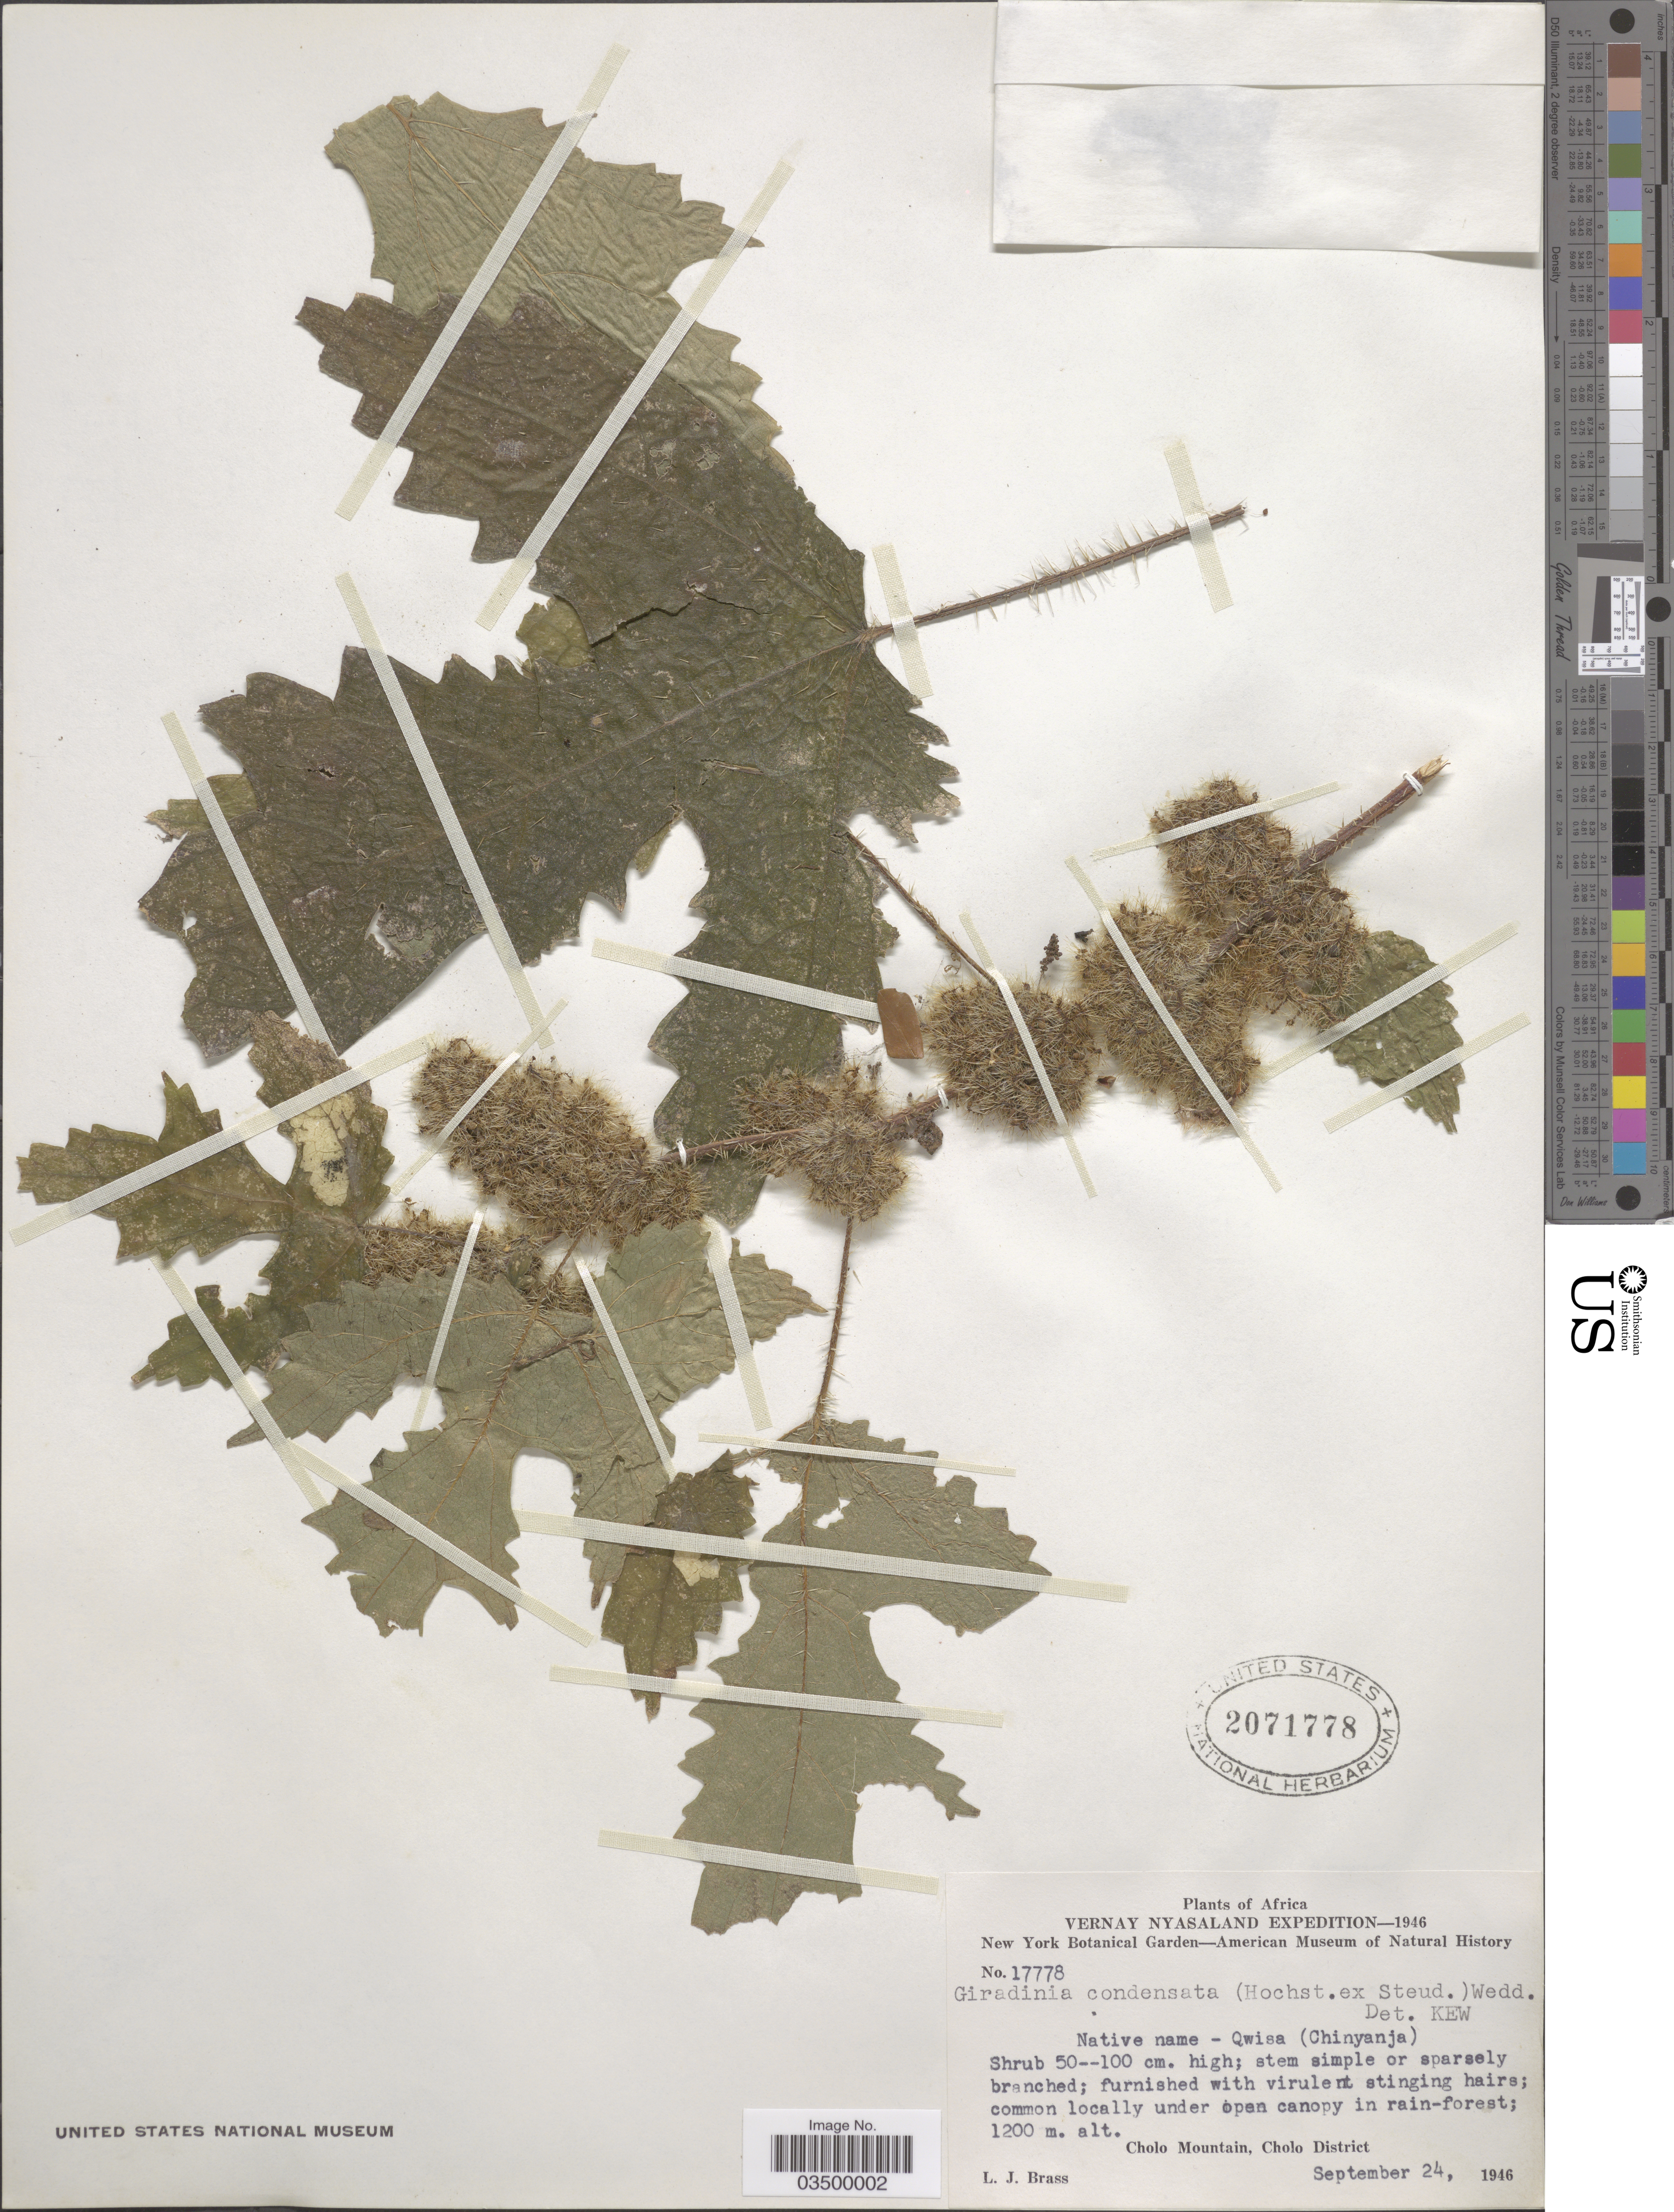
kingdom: Plantae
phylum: Tracheophyta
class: Magnoliopsida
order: Rosales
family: Urticaceae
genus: Girardinia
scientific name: Girardinia diversifolia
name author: (Link) Friis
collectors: L. J. Brass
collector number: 17778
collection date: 1946-09-24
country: Malawi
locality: Vernay Nyasaland. Cholo Mountain, Cholo District.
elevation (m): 1200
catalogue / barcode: US 2071778